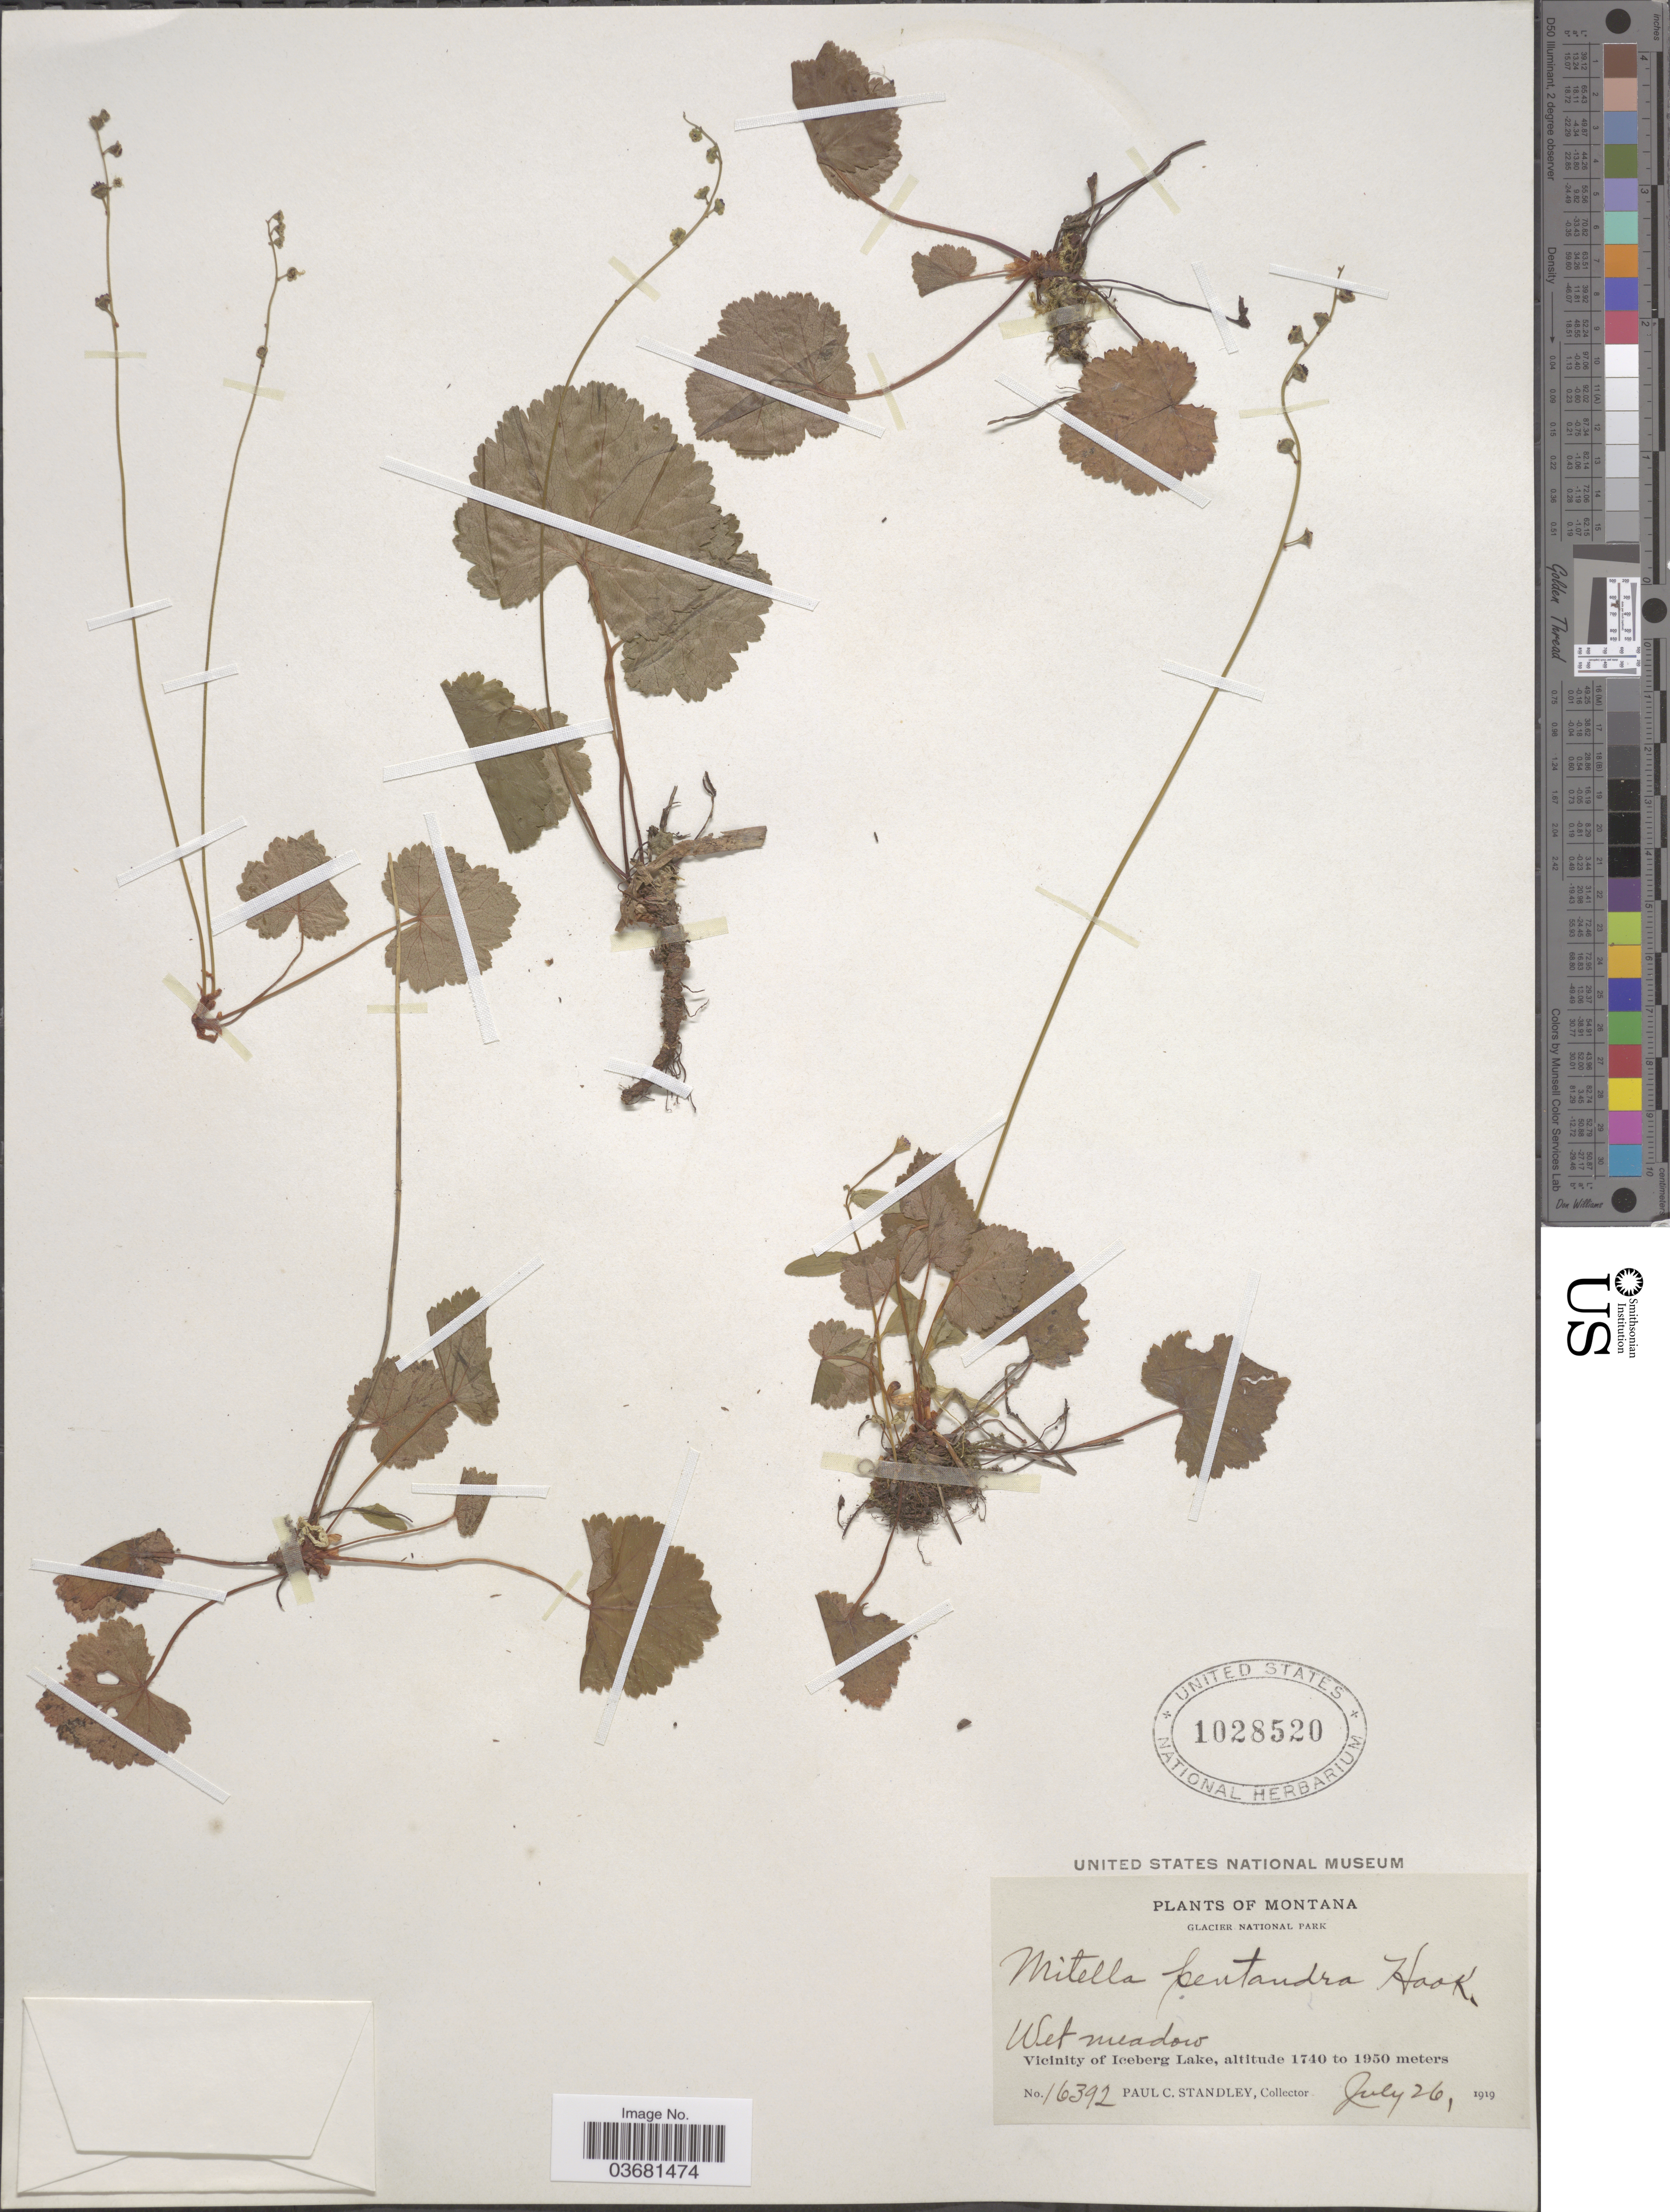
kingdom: Plantae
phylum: Tracheophyta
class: Magnoliopsida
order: Saxifragales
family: Saxifragaceae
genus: Mitella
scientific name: Mitella pentandra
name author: Hook.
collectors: P. C. Standley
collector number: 16392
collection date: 1919-07-26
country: United States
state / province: Montana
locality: Glacier National Park. Vicinity of Iceberg Lake.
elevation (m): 1740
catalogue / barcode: US 1028520